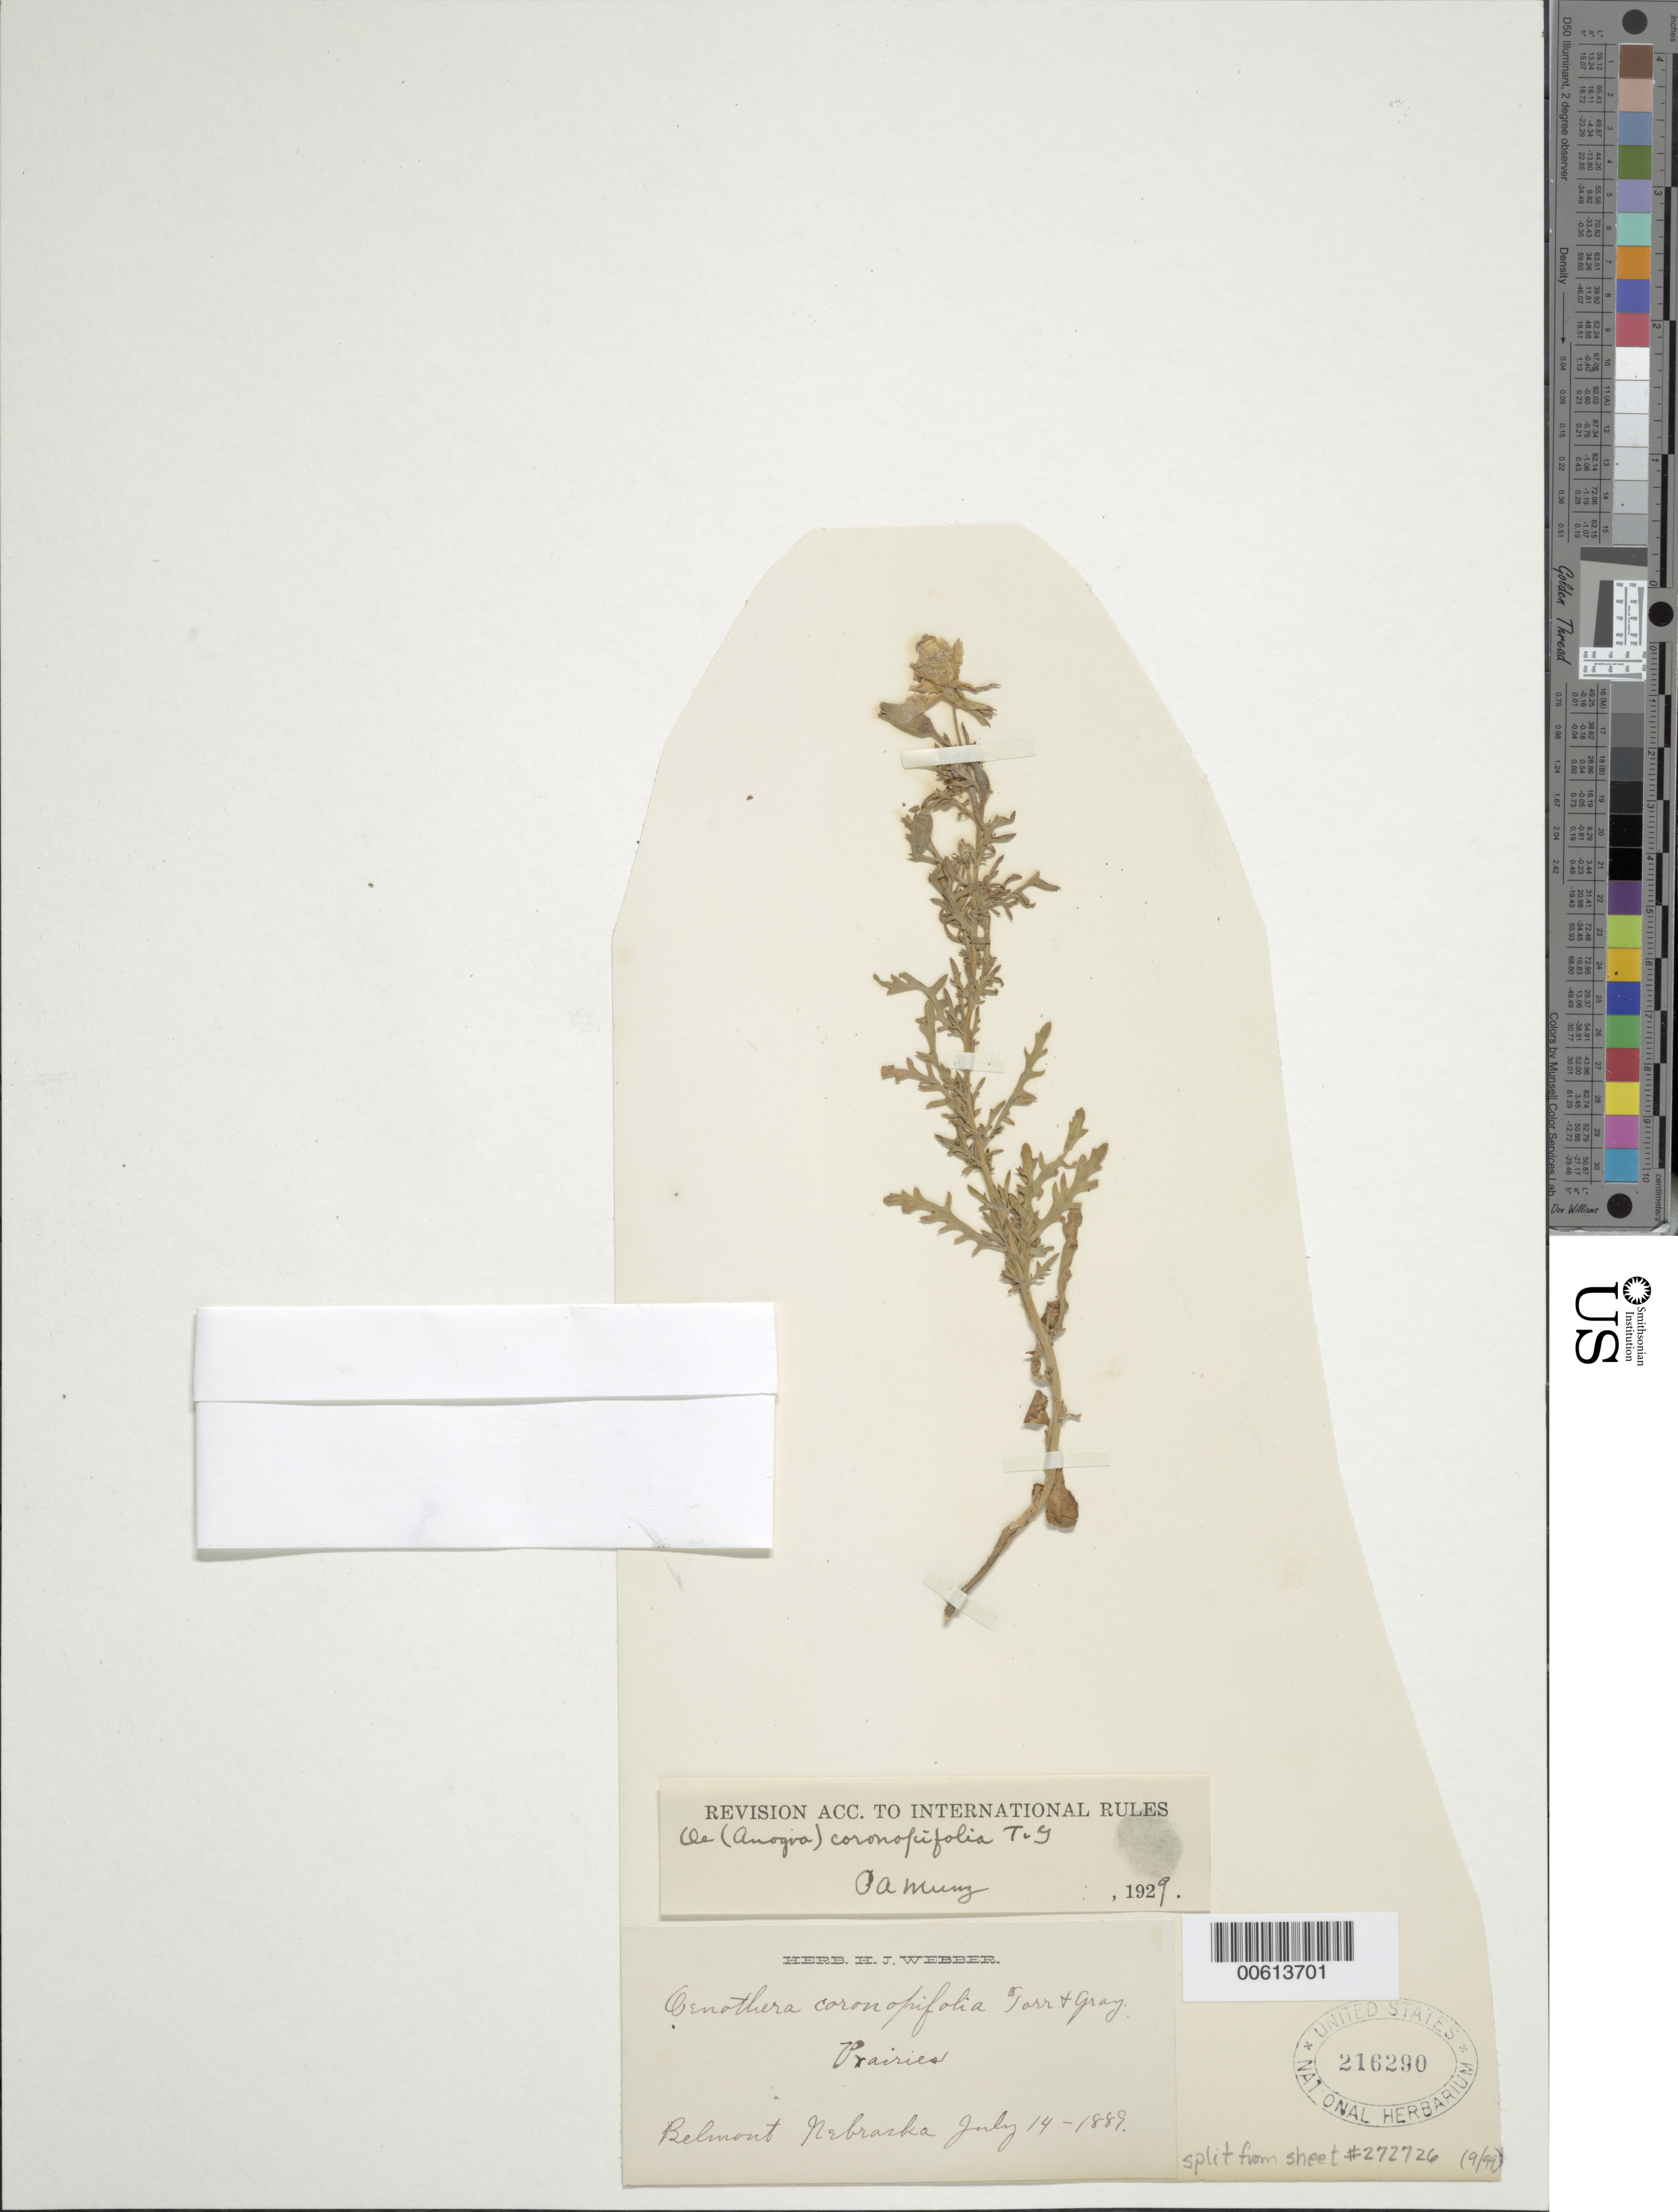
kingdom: Plantae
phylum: Tracheophyta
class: Magnoliopsida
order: Myrtales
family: Onagraceae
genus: Oenothera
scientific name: Oenothera coronopifolia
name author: Torr. & A. Gray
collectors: H. Webber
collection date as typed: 14 Jul 1889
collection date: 1889-07-14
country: United States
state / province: Nebraska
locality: Belmont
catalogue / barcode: US 216290